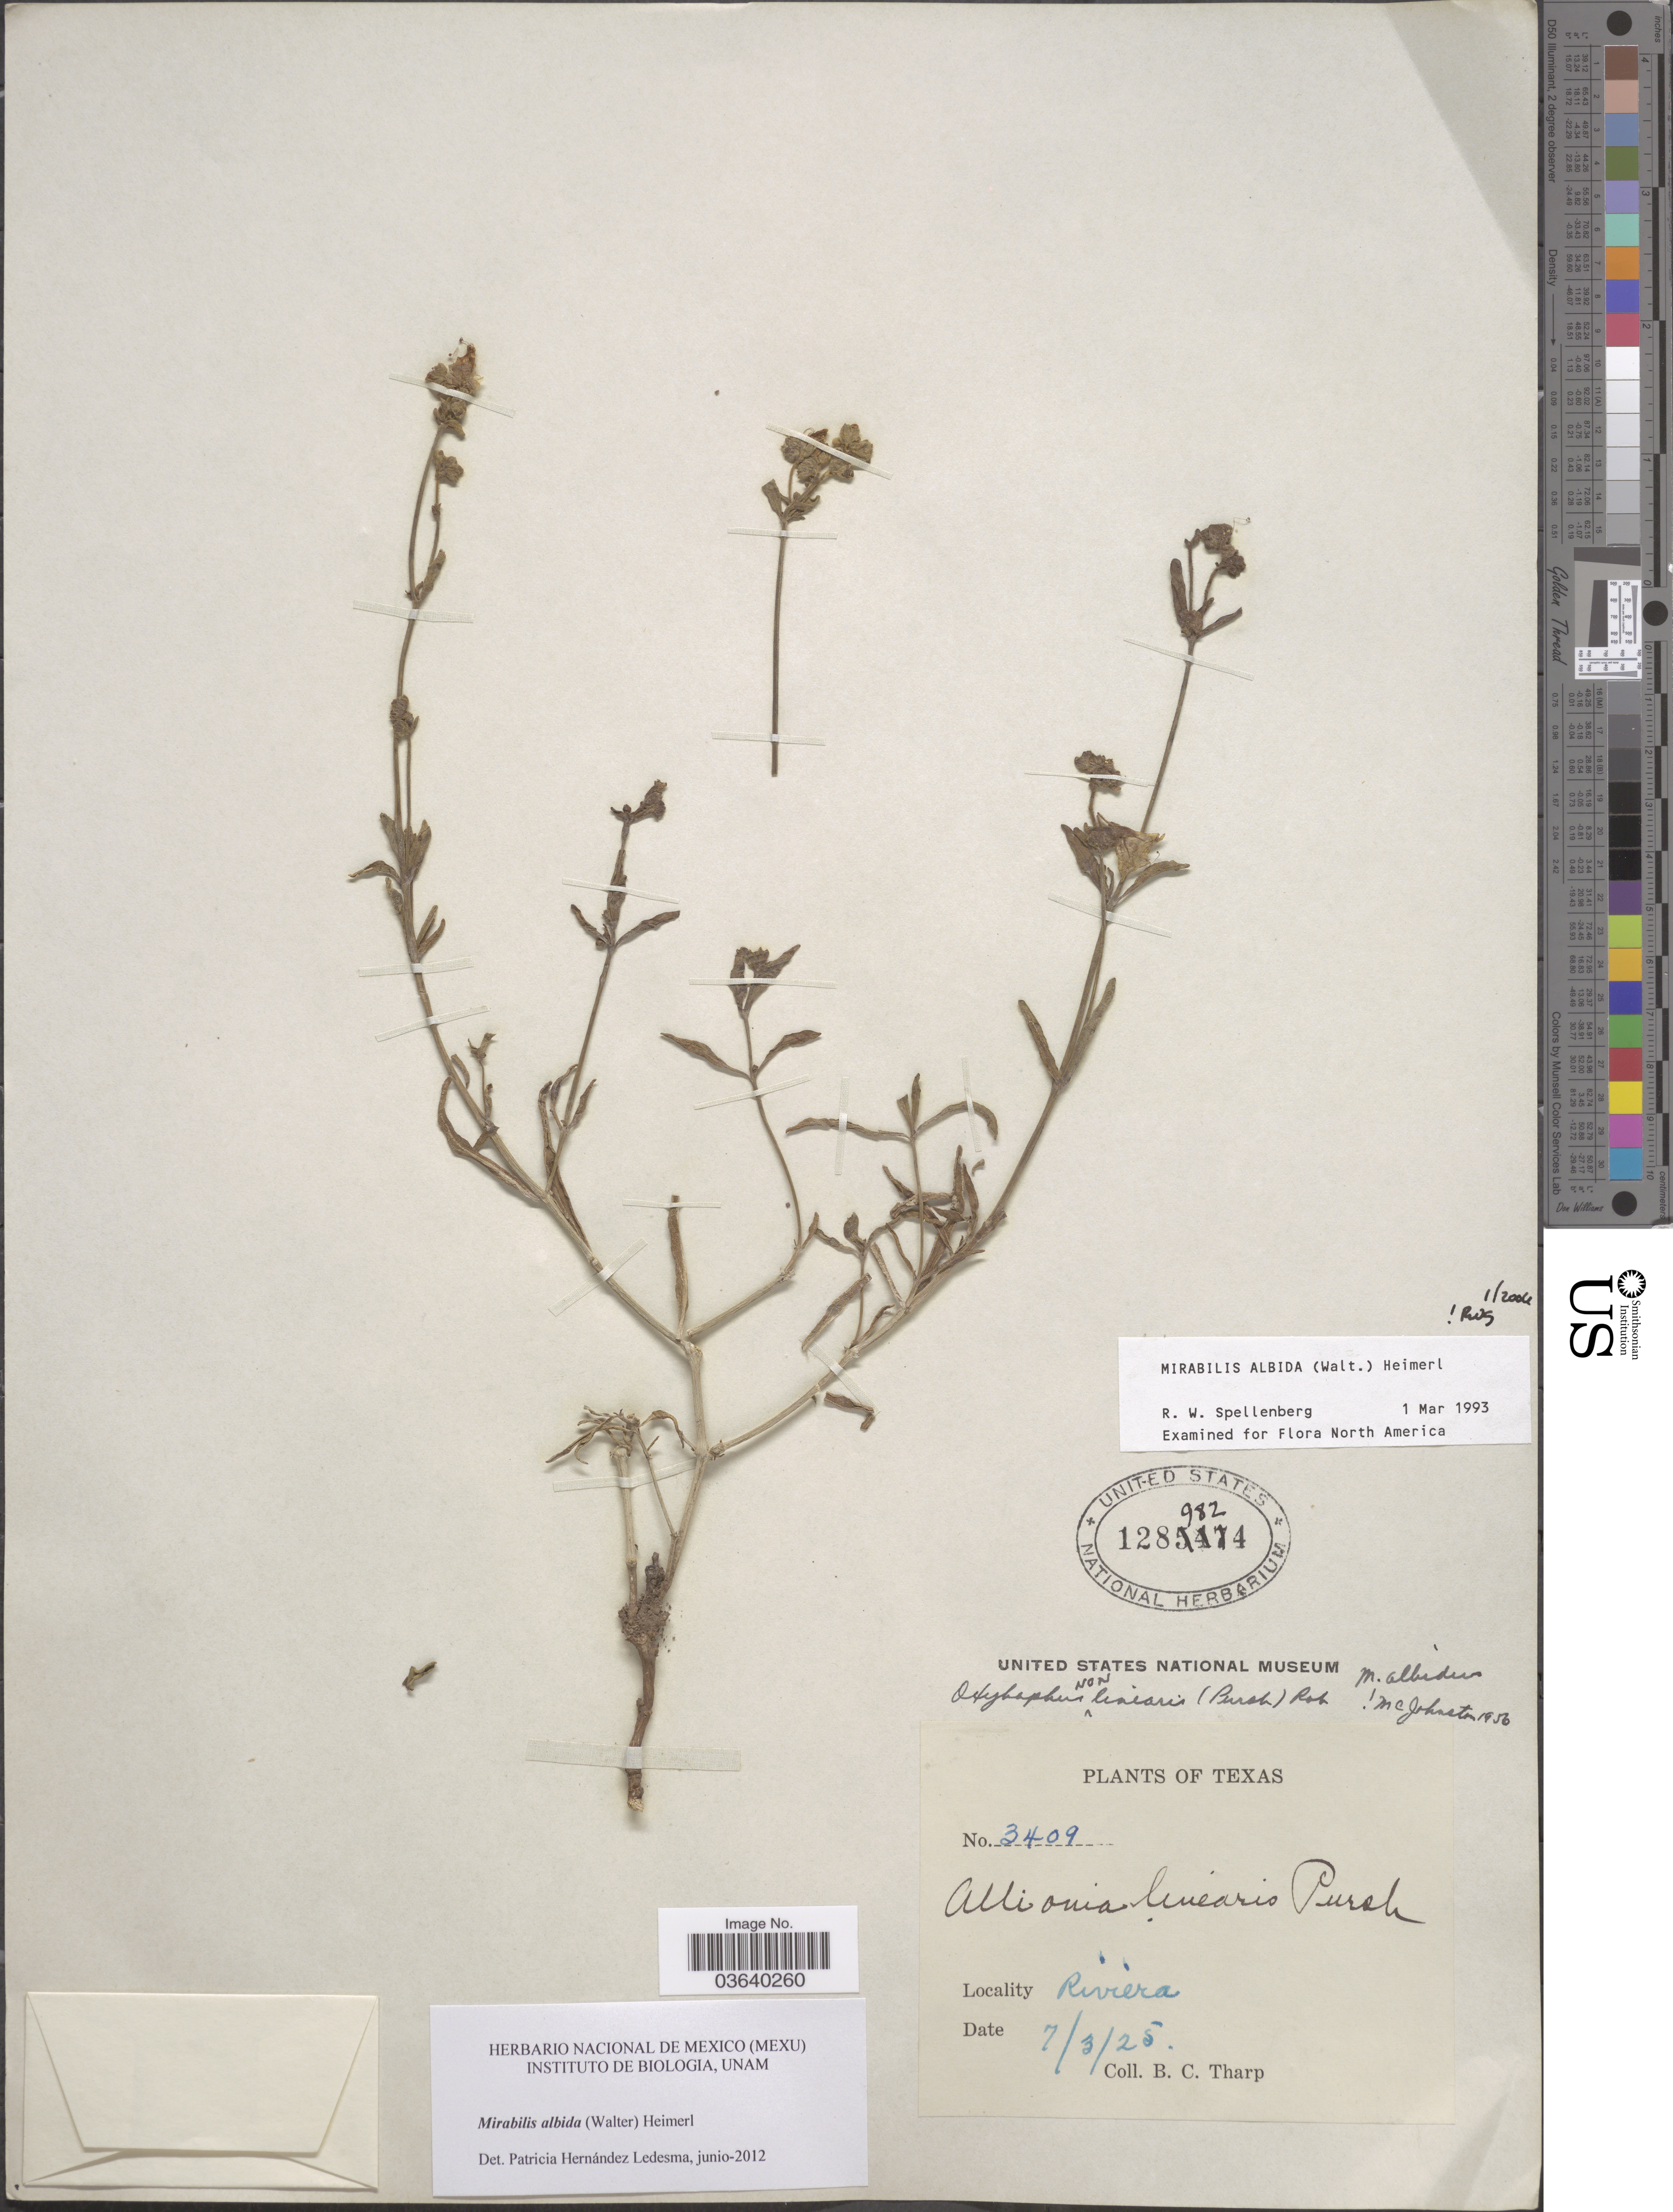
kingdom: Plantae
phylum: Tracheophyta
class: Magnoliopsida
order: Caryophyllales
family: Nyctaginaceae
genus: Mirabilis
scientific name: Mirabilis albida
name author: (Walter) Heimerl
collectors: B. C. Tharp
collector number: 3409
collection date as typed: Transcribed d/m/y: 3/7/25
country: United States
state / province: Texas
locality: Riviera.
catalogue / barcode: US 1289824